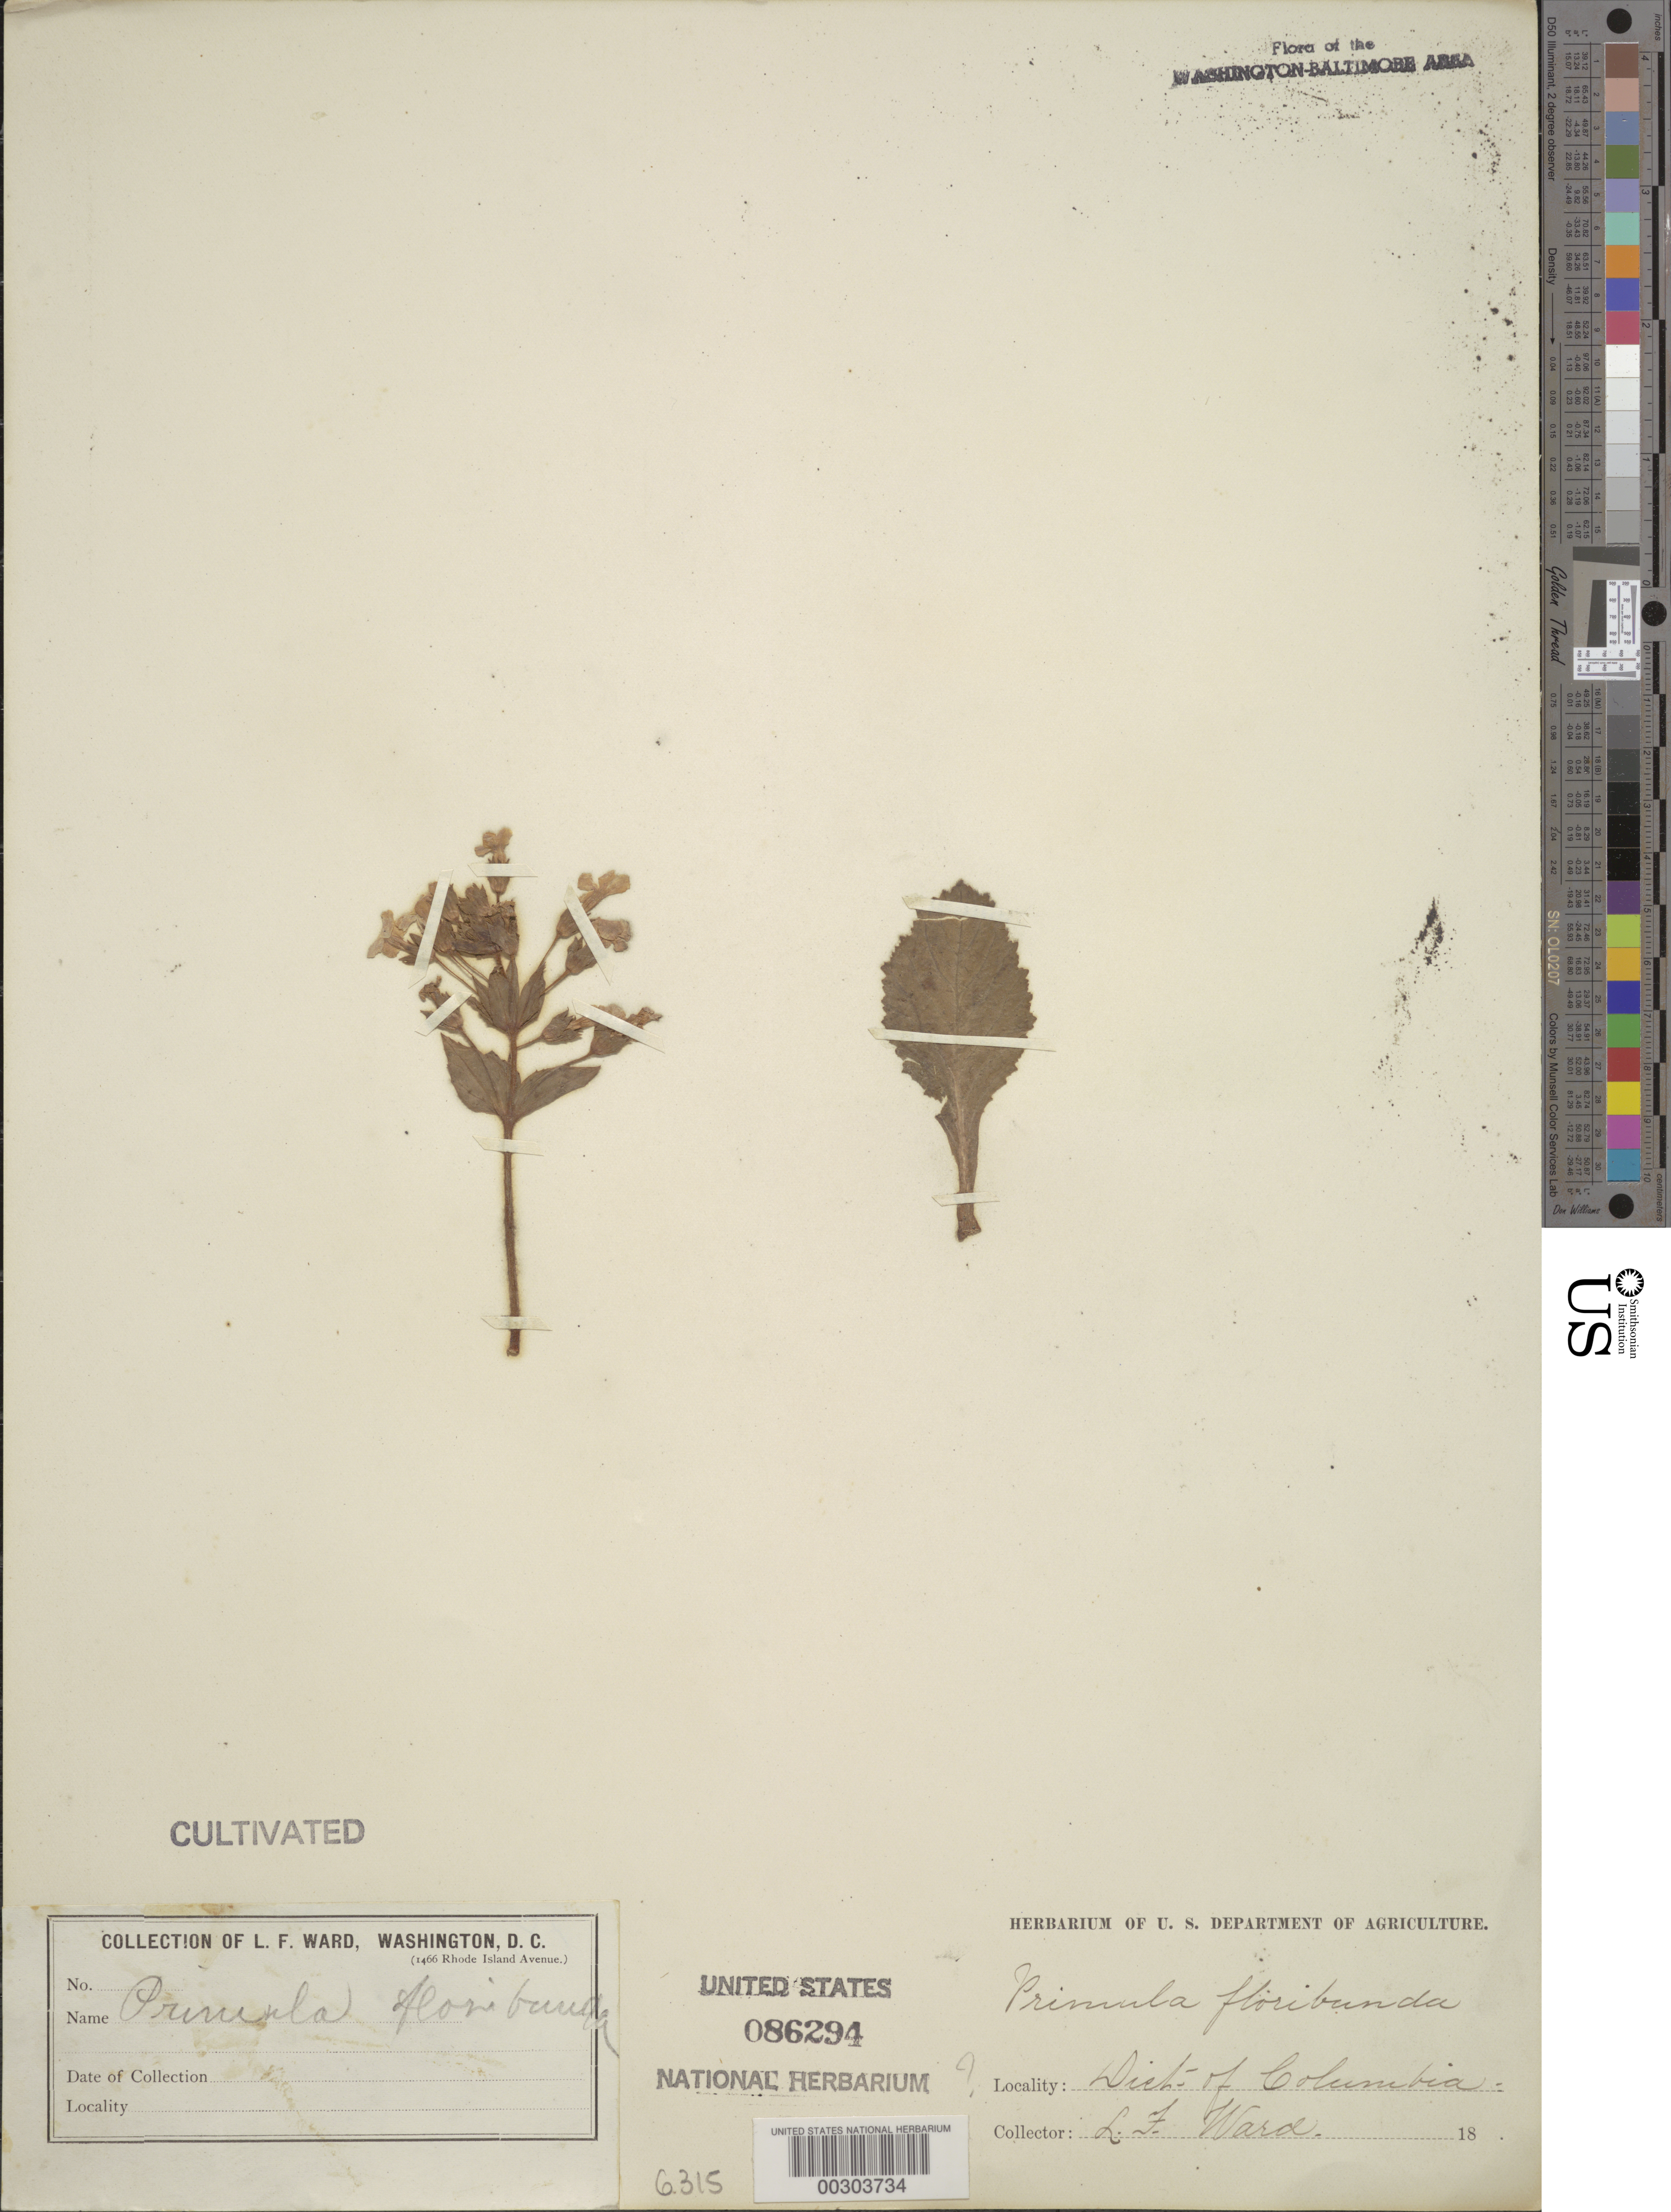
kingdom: Plantae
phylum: Tracheophyta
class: Magnoliopsida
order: Ericales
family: Primulaceae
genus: Primula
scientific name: Primula floribunda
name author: Wall.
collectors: L. F. Ward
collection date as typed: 18--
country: United States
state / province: District of Columbia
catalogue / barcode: US 86294